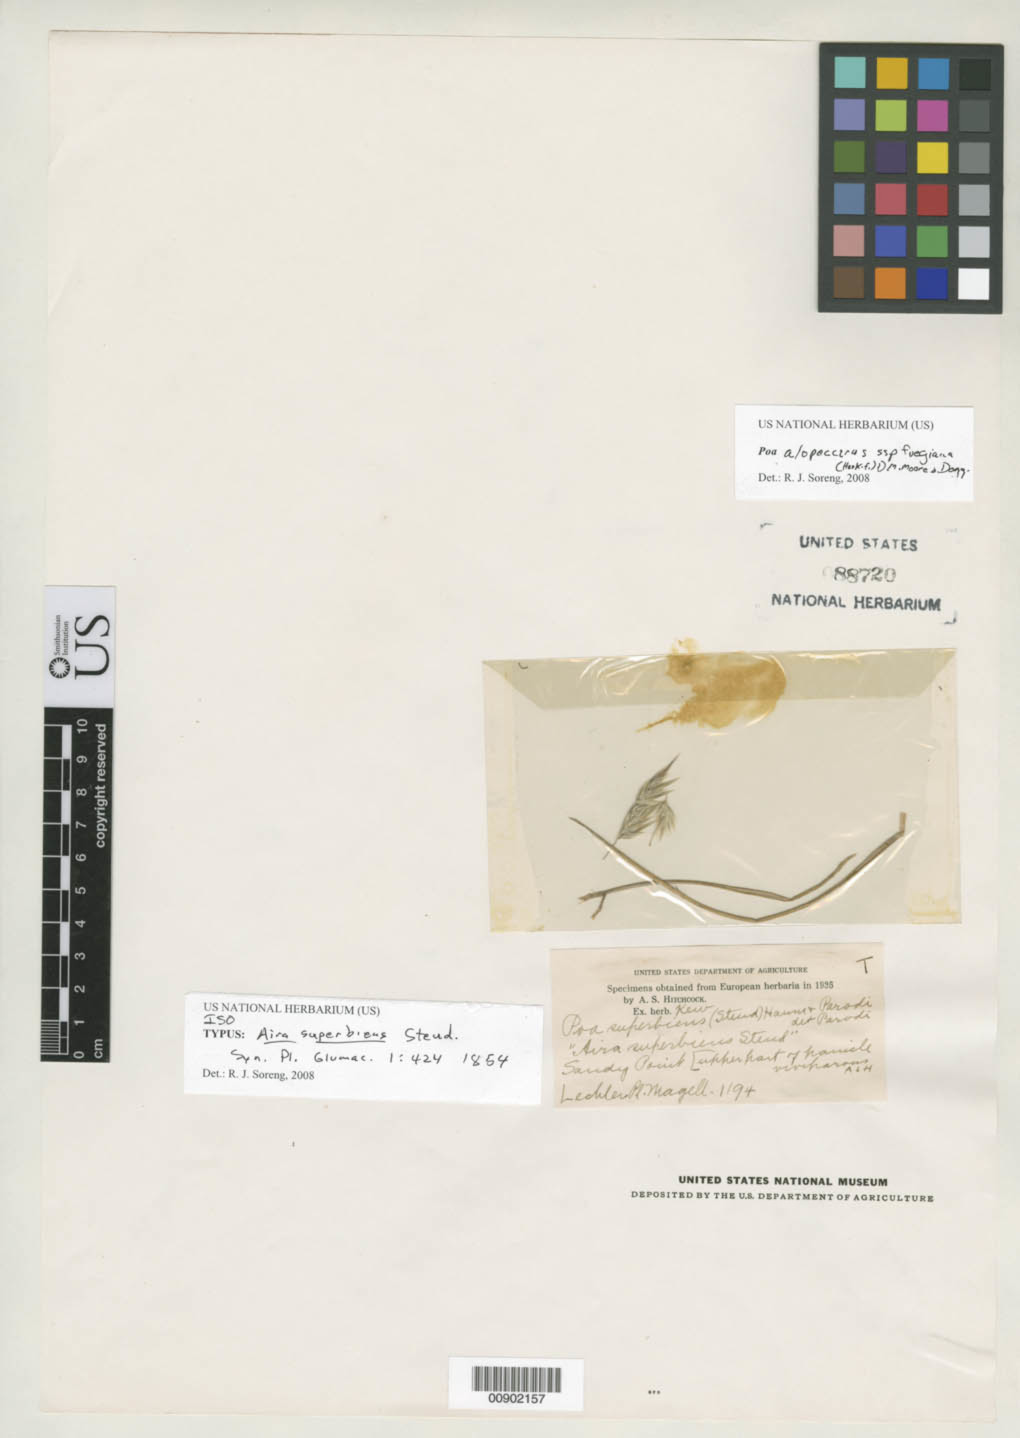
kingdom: Plantae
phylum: Tracheophyta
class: Liliopsida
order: Poales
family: Poaceae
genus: Aira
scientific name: Aira superbiens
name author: Steud.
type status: Isotype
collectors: ex herb. Lechler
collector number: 1194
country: Chile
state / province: Magallanes y de la Antártica Chilena (XII)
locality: Sandy Point.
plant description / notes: Fragmentary material of type specimen ex herb. Kew.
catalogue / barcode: US 88720